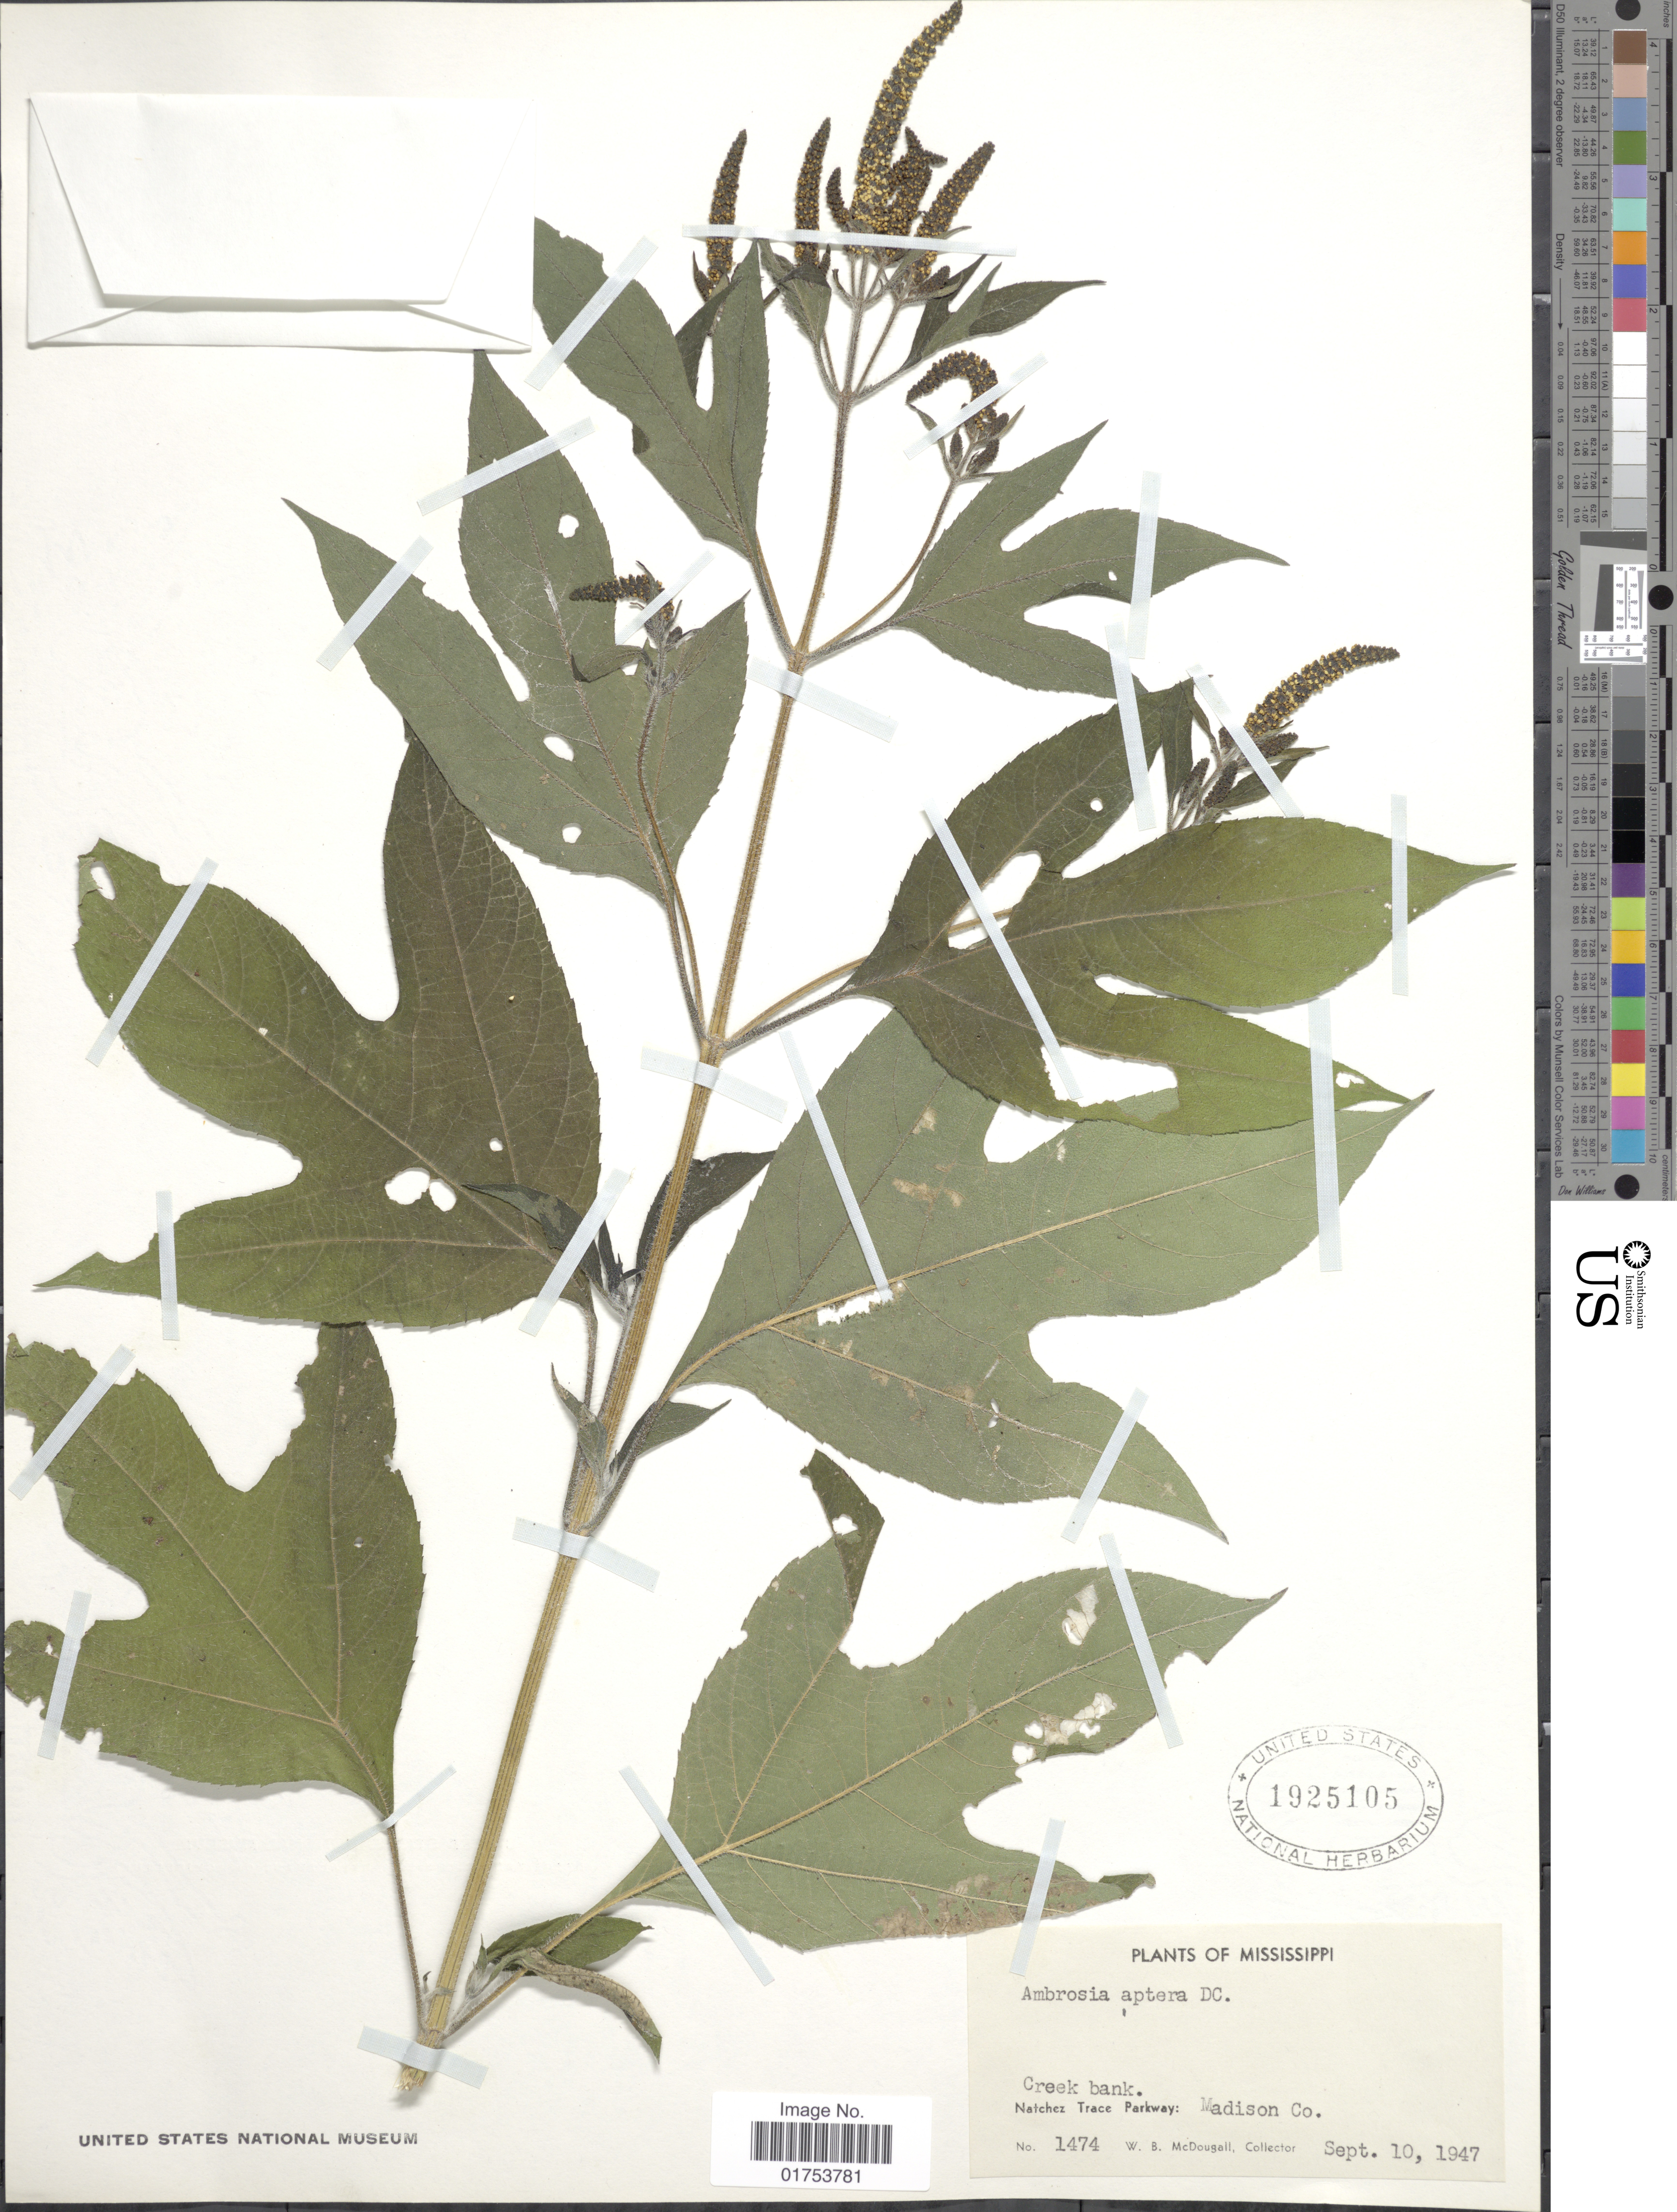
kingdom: Plantae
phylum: Tracheophyta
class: Magnoliopsida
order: Asterales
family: Asteraceae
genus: Ambrosia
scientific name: Ambrosia trifida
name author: L.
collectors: W. B. McDougall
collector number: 1474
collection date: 1947-09-10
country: United States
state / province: Mississippi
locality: Natchez Trace Parkway: Madison Co.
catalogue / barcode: US 1925105